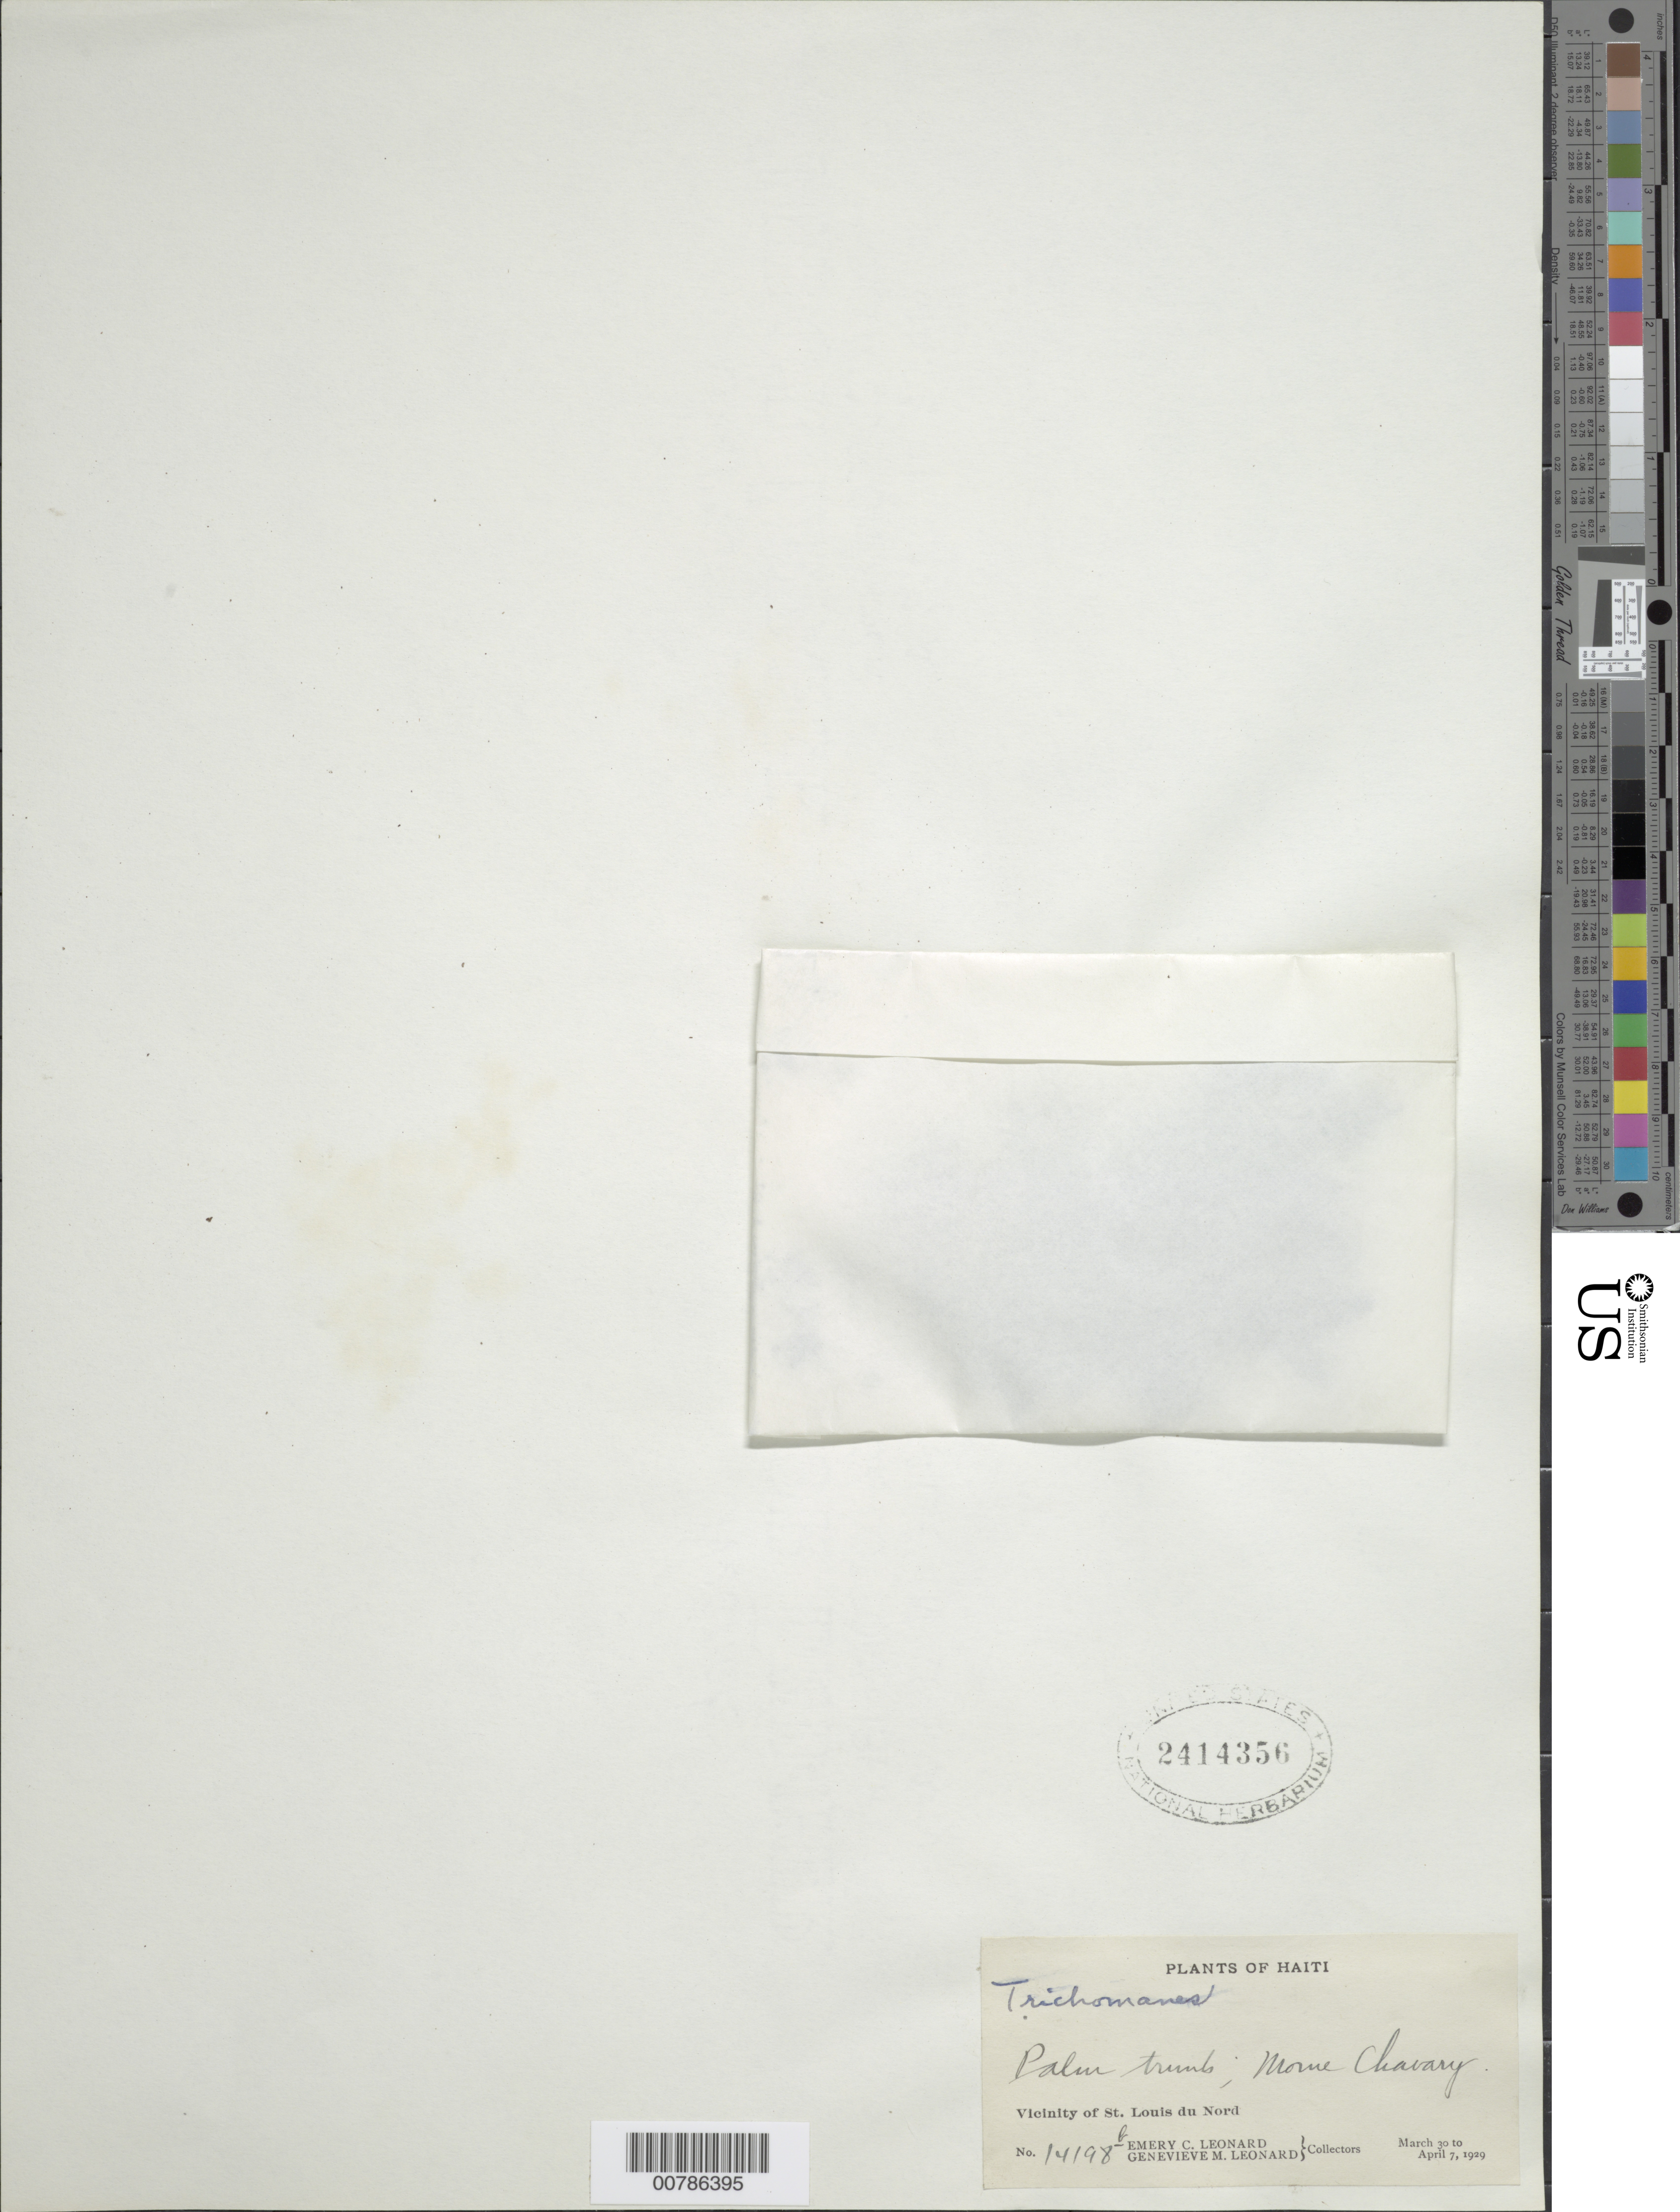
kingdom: Plantae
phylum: Tracheophyta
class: Polypodiopsida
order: Hymenophyllales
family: Hymenophyllaceae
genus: Didymoglossum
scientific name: Didymoglossum sp.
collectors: E. C. Leonard & G. M. Leonard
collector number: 14198b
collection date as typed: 30 Mar 1929 07 Apr 1929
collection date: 1929-03-30/1929-04-07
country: Haiti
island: Hispaniola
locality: St. Louis du Nord, vicinity, Morne Chavary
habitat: Palm trunk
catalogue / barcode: US 2414356